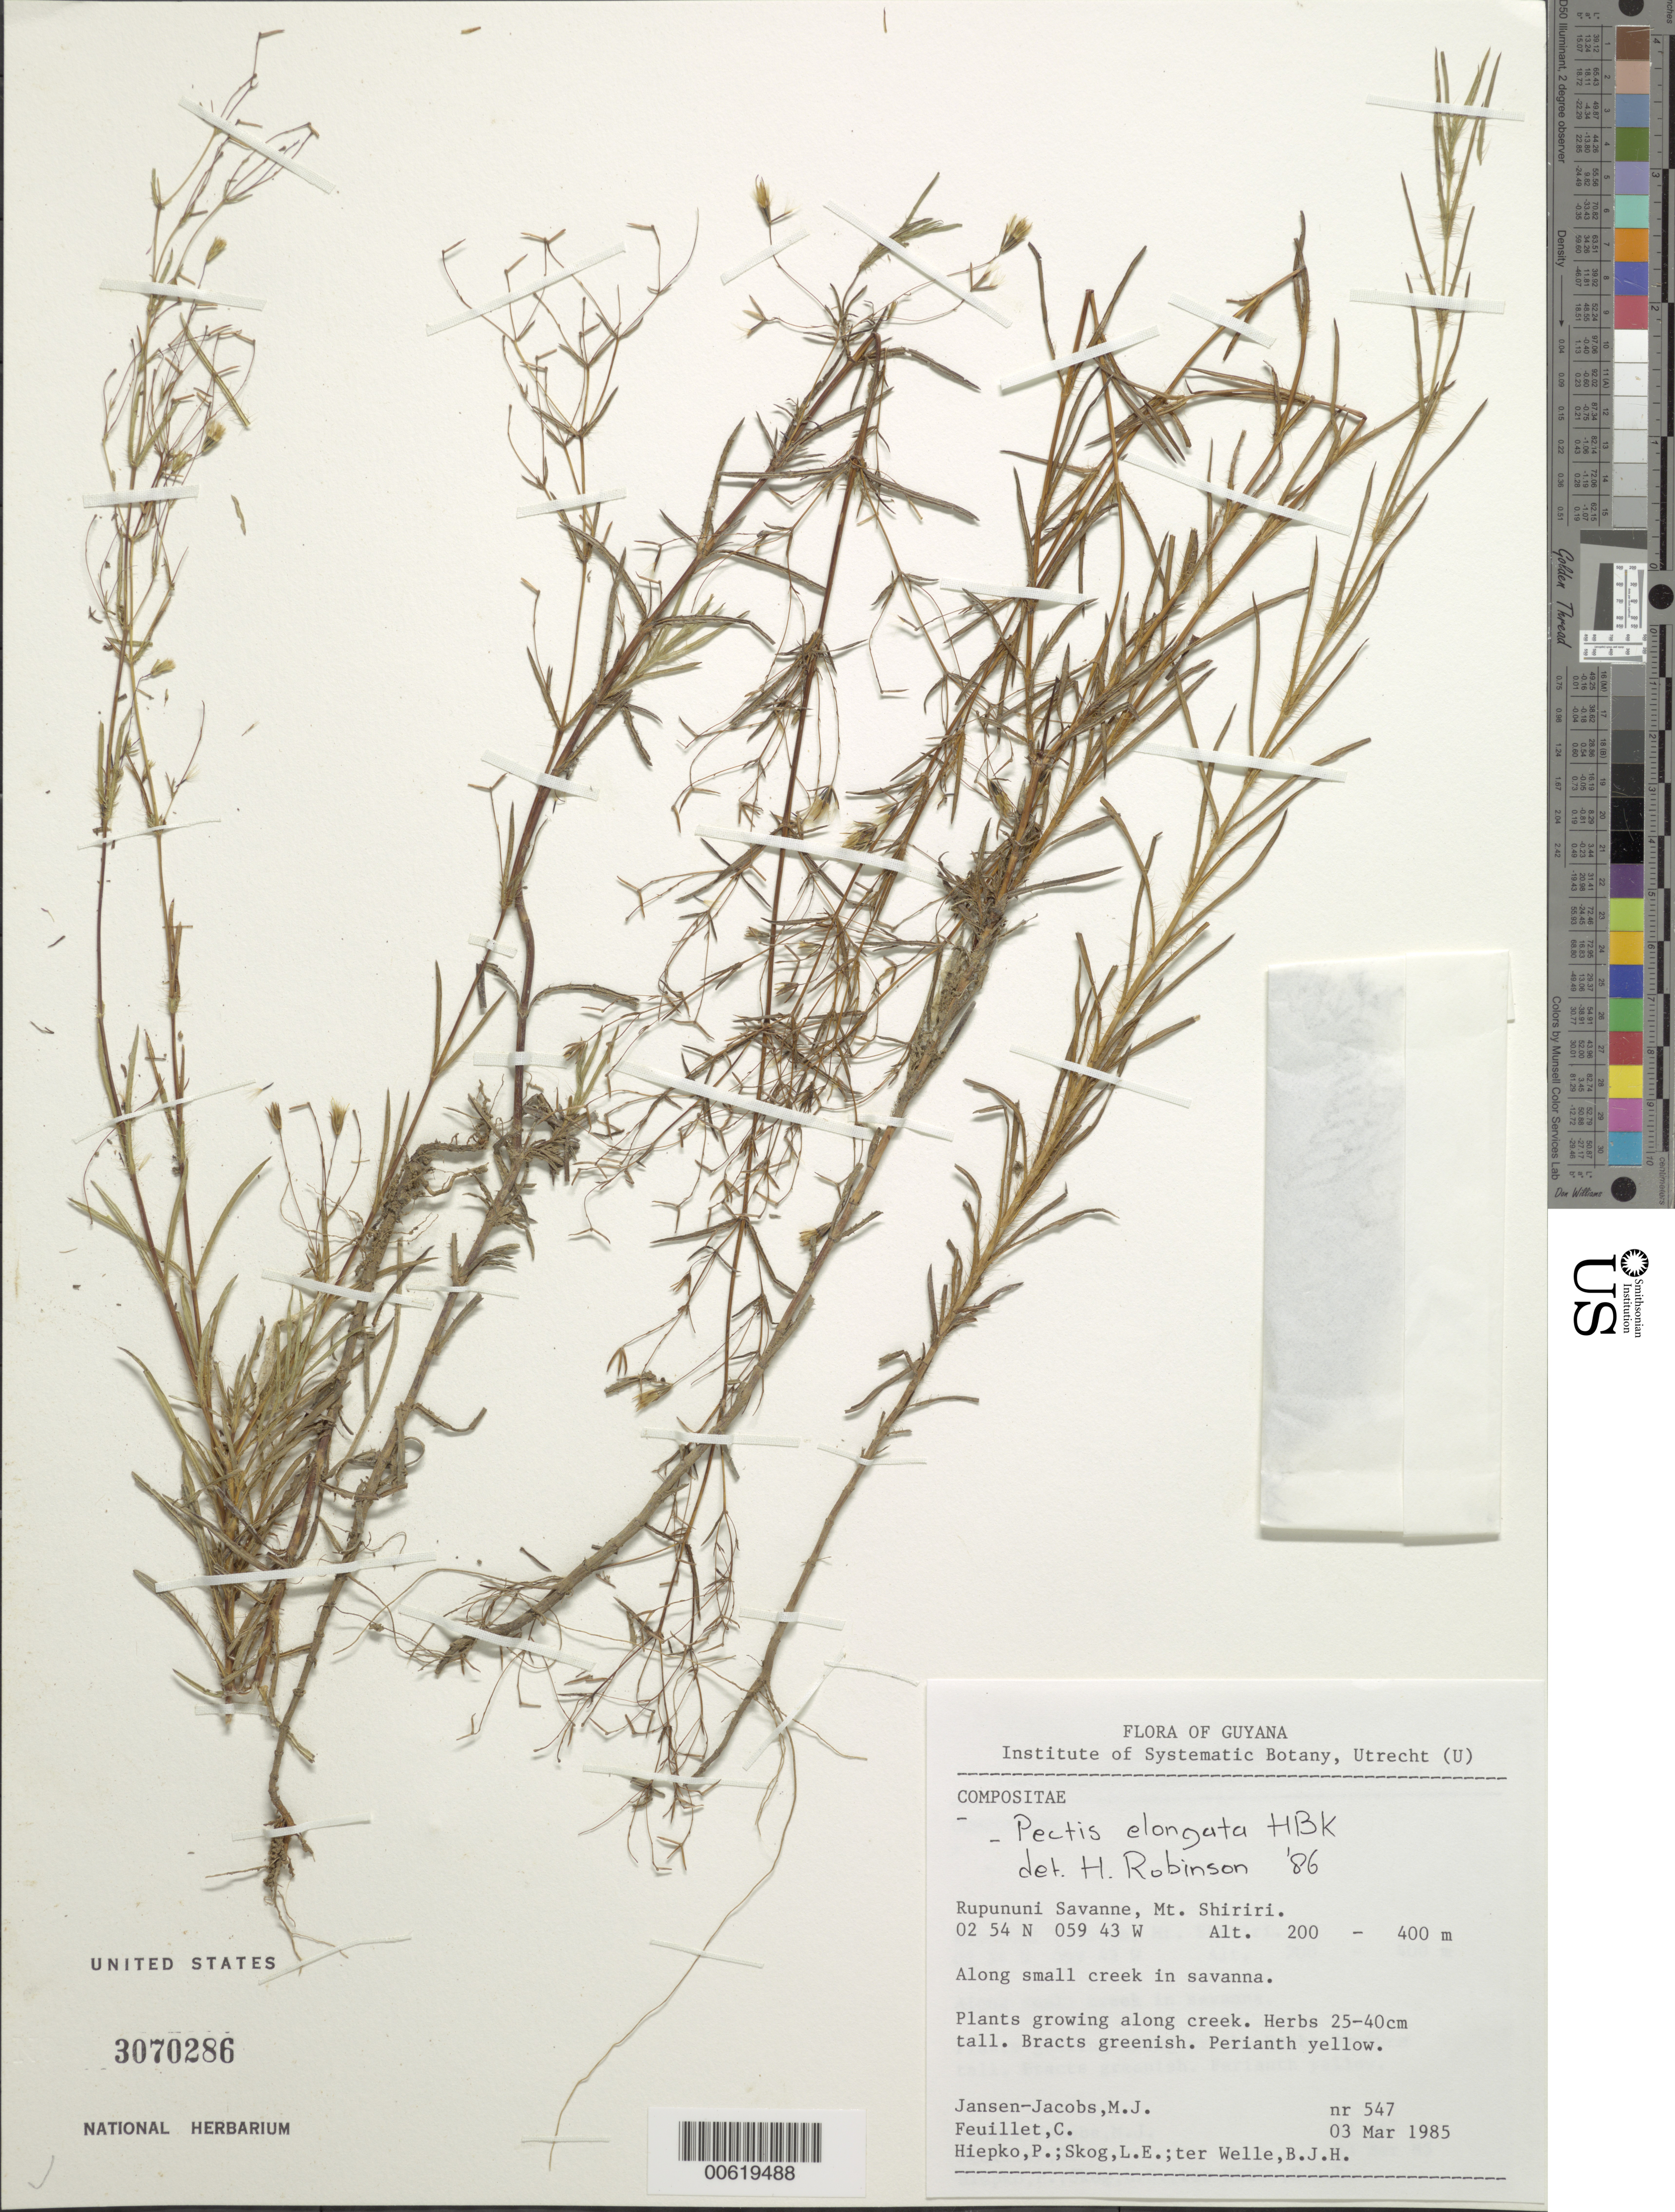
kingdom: Plantae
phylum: Tracheophyta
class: Magnoliopsida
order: Asterales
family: Asteraceae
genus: Pectis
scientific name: Pectis elongata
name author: Kunth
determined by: Robinson, Harold E., (US)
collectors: M. J. Jansen-Jacobs, C. Feuillet, P. H. Hiepko, L. E. Skog & B. Welle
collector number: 547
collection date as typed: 3-Mar-85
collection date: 1985-03-03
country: Guyana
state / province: U. Takutu-U. Essequibo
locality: Rupununi Savanna, Mt. Shiriri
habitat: Along small creek in savanna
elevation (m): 200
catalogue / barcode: US 3070286